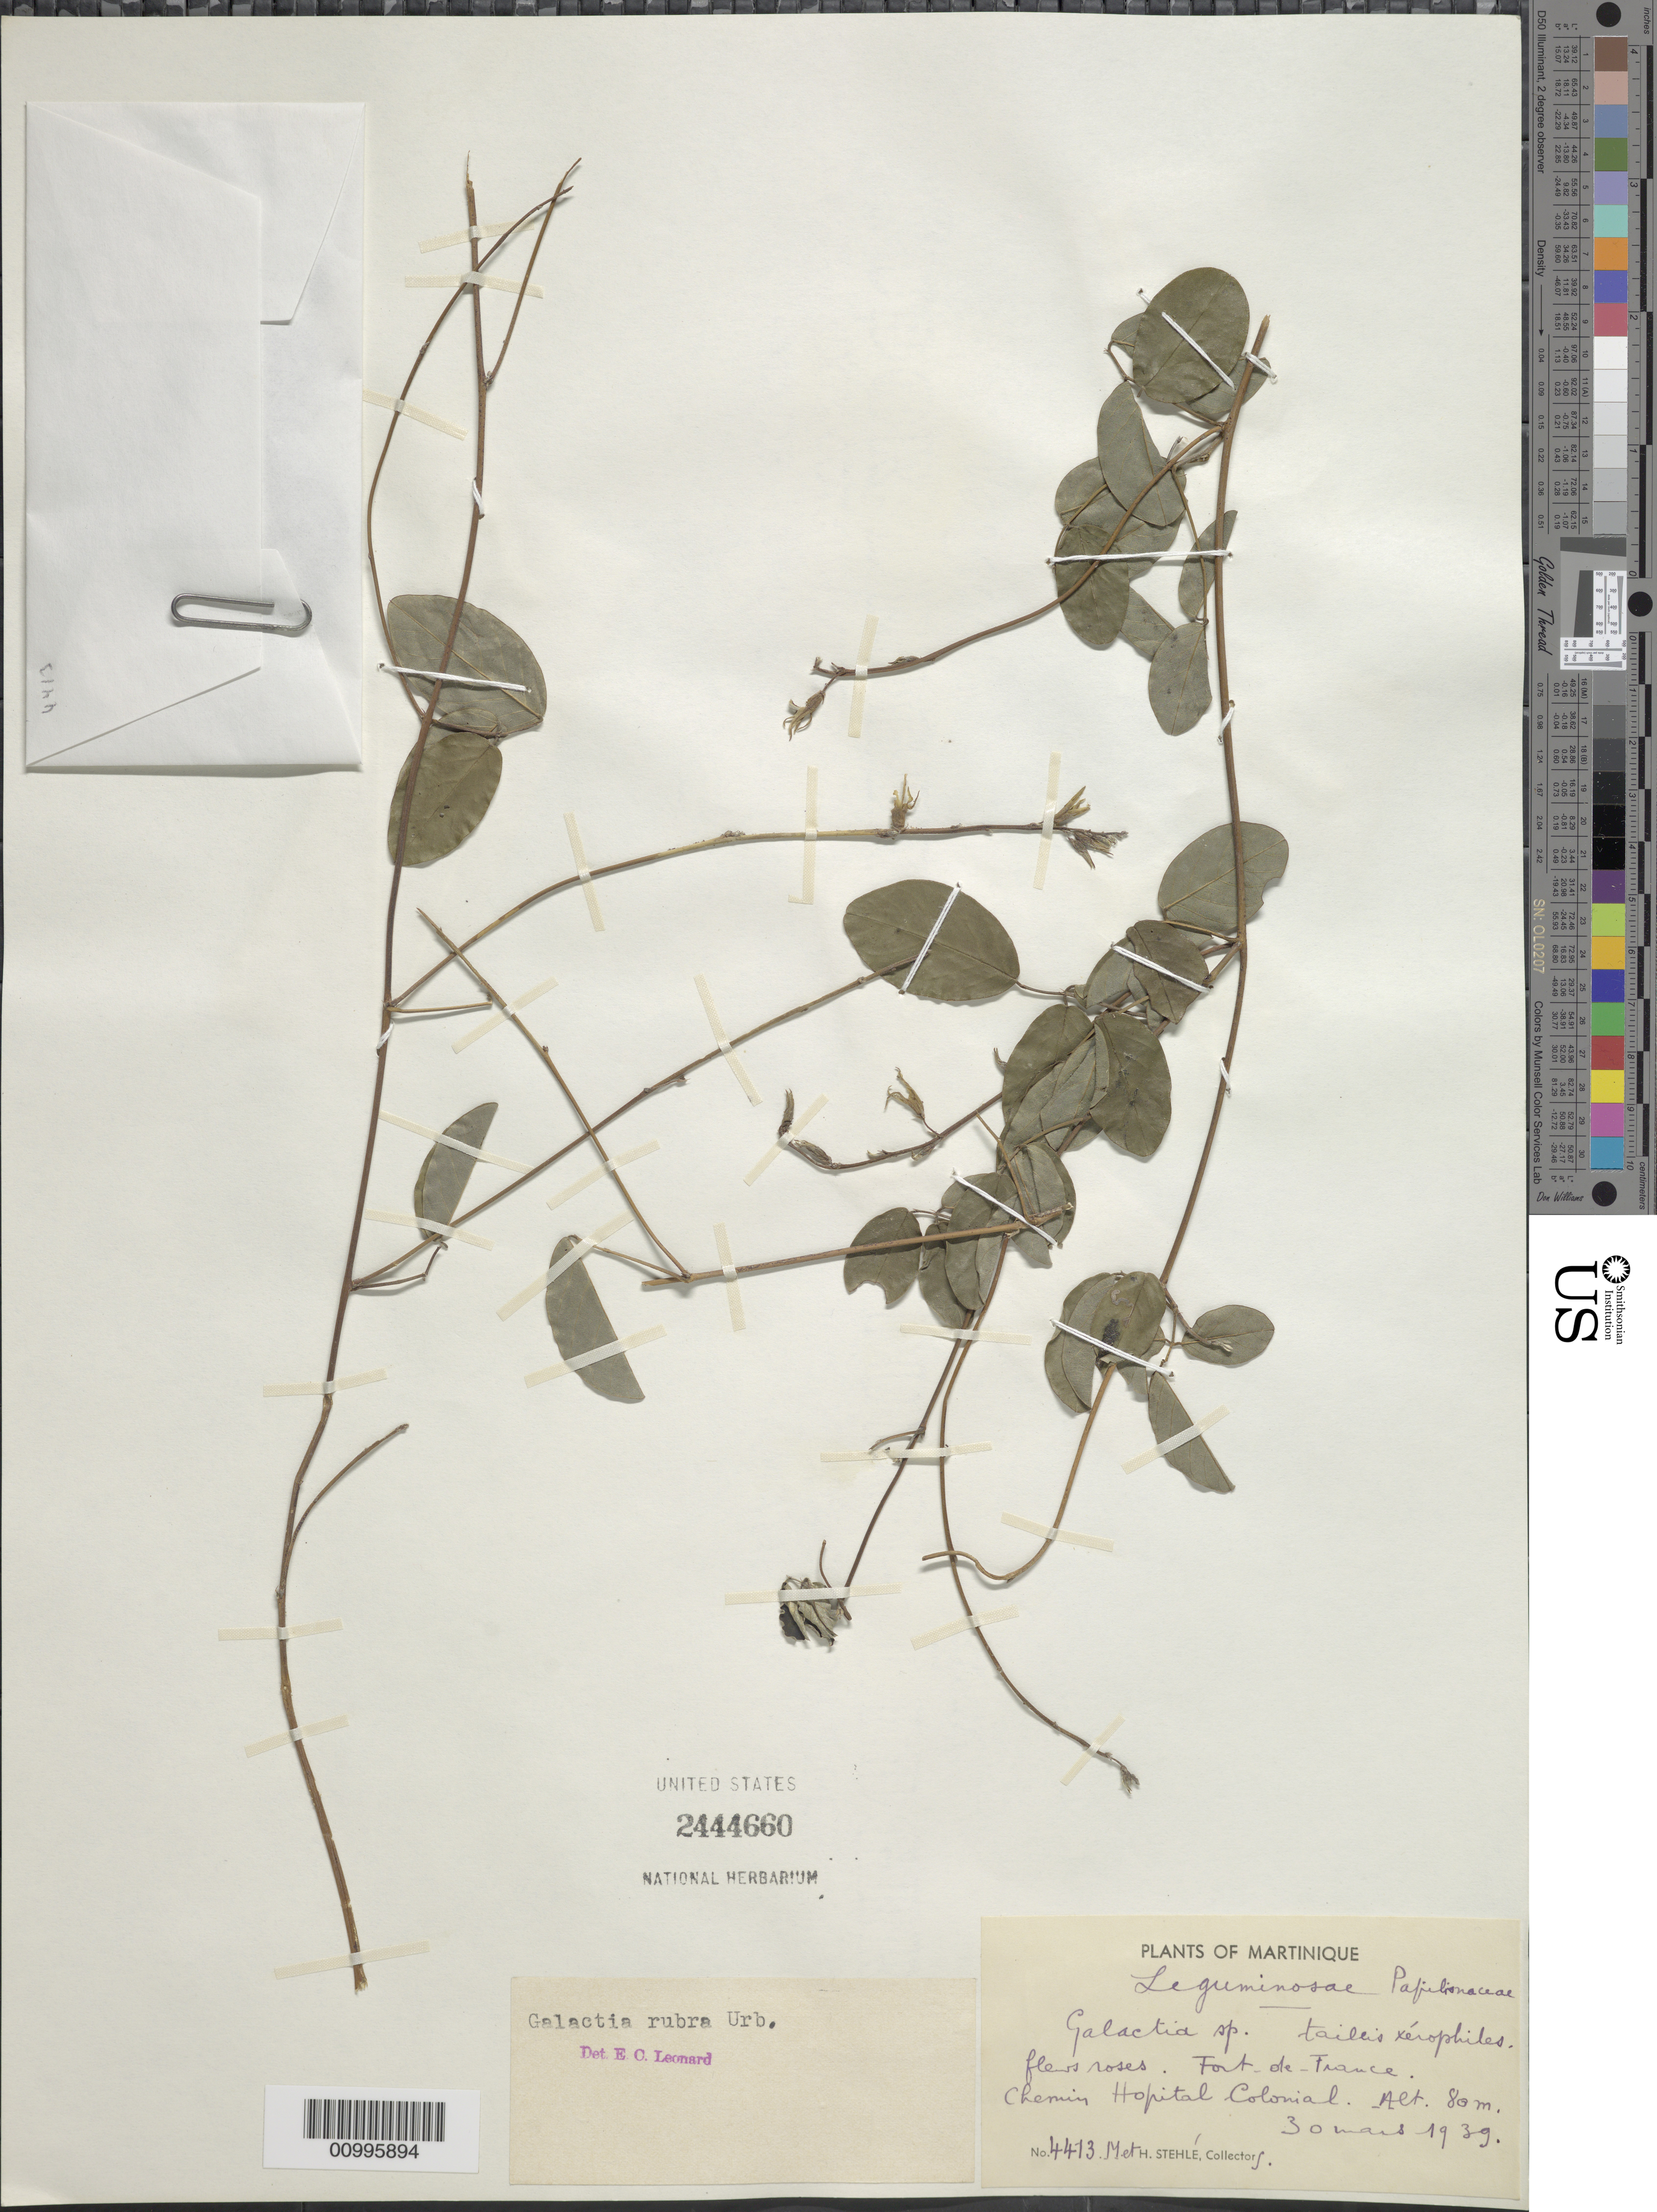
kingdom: Plantae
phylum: Tracheophyta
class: Magnoliopsida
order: Fabales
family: Fabaceae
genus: Galactia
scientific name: Galactia rubra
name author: (Jacq.) Urb.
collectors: H. Stehlé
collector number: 4413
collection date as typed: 30 Mar 1939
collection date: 1939-03-30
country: Martinique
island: Martinique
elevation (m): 80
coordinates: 0 N, 0 E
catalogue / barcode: US 2444660